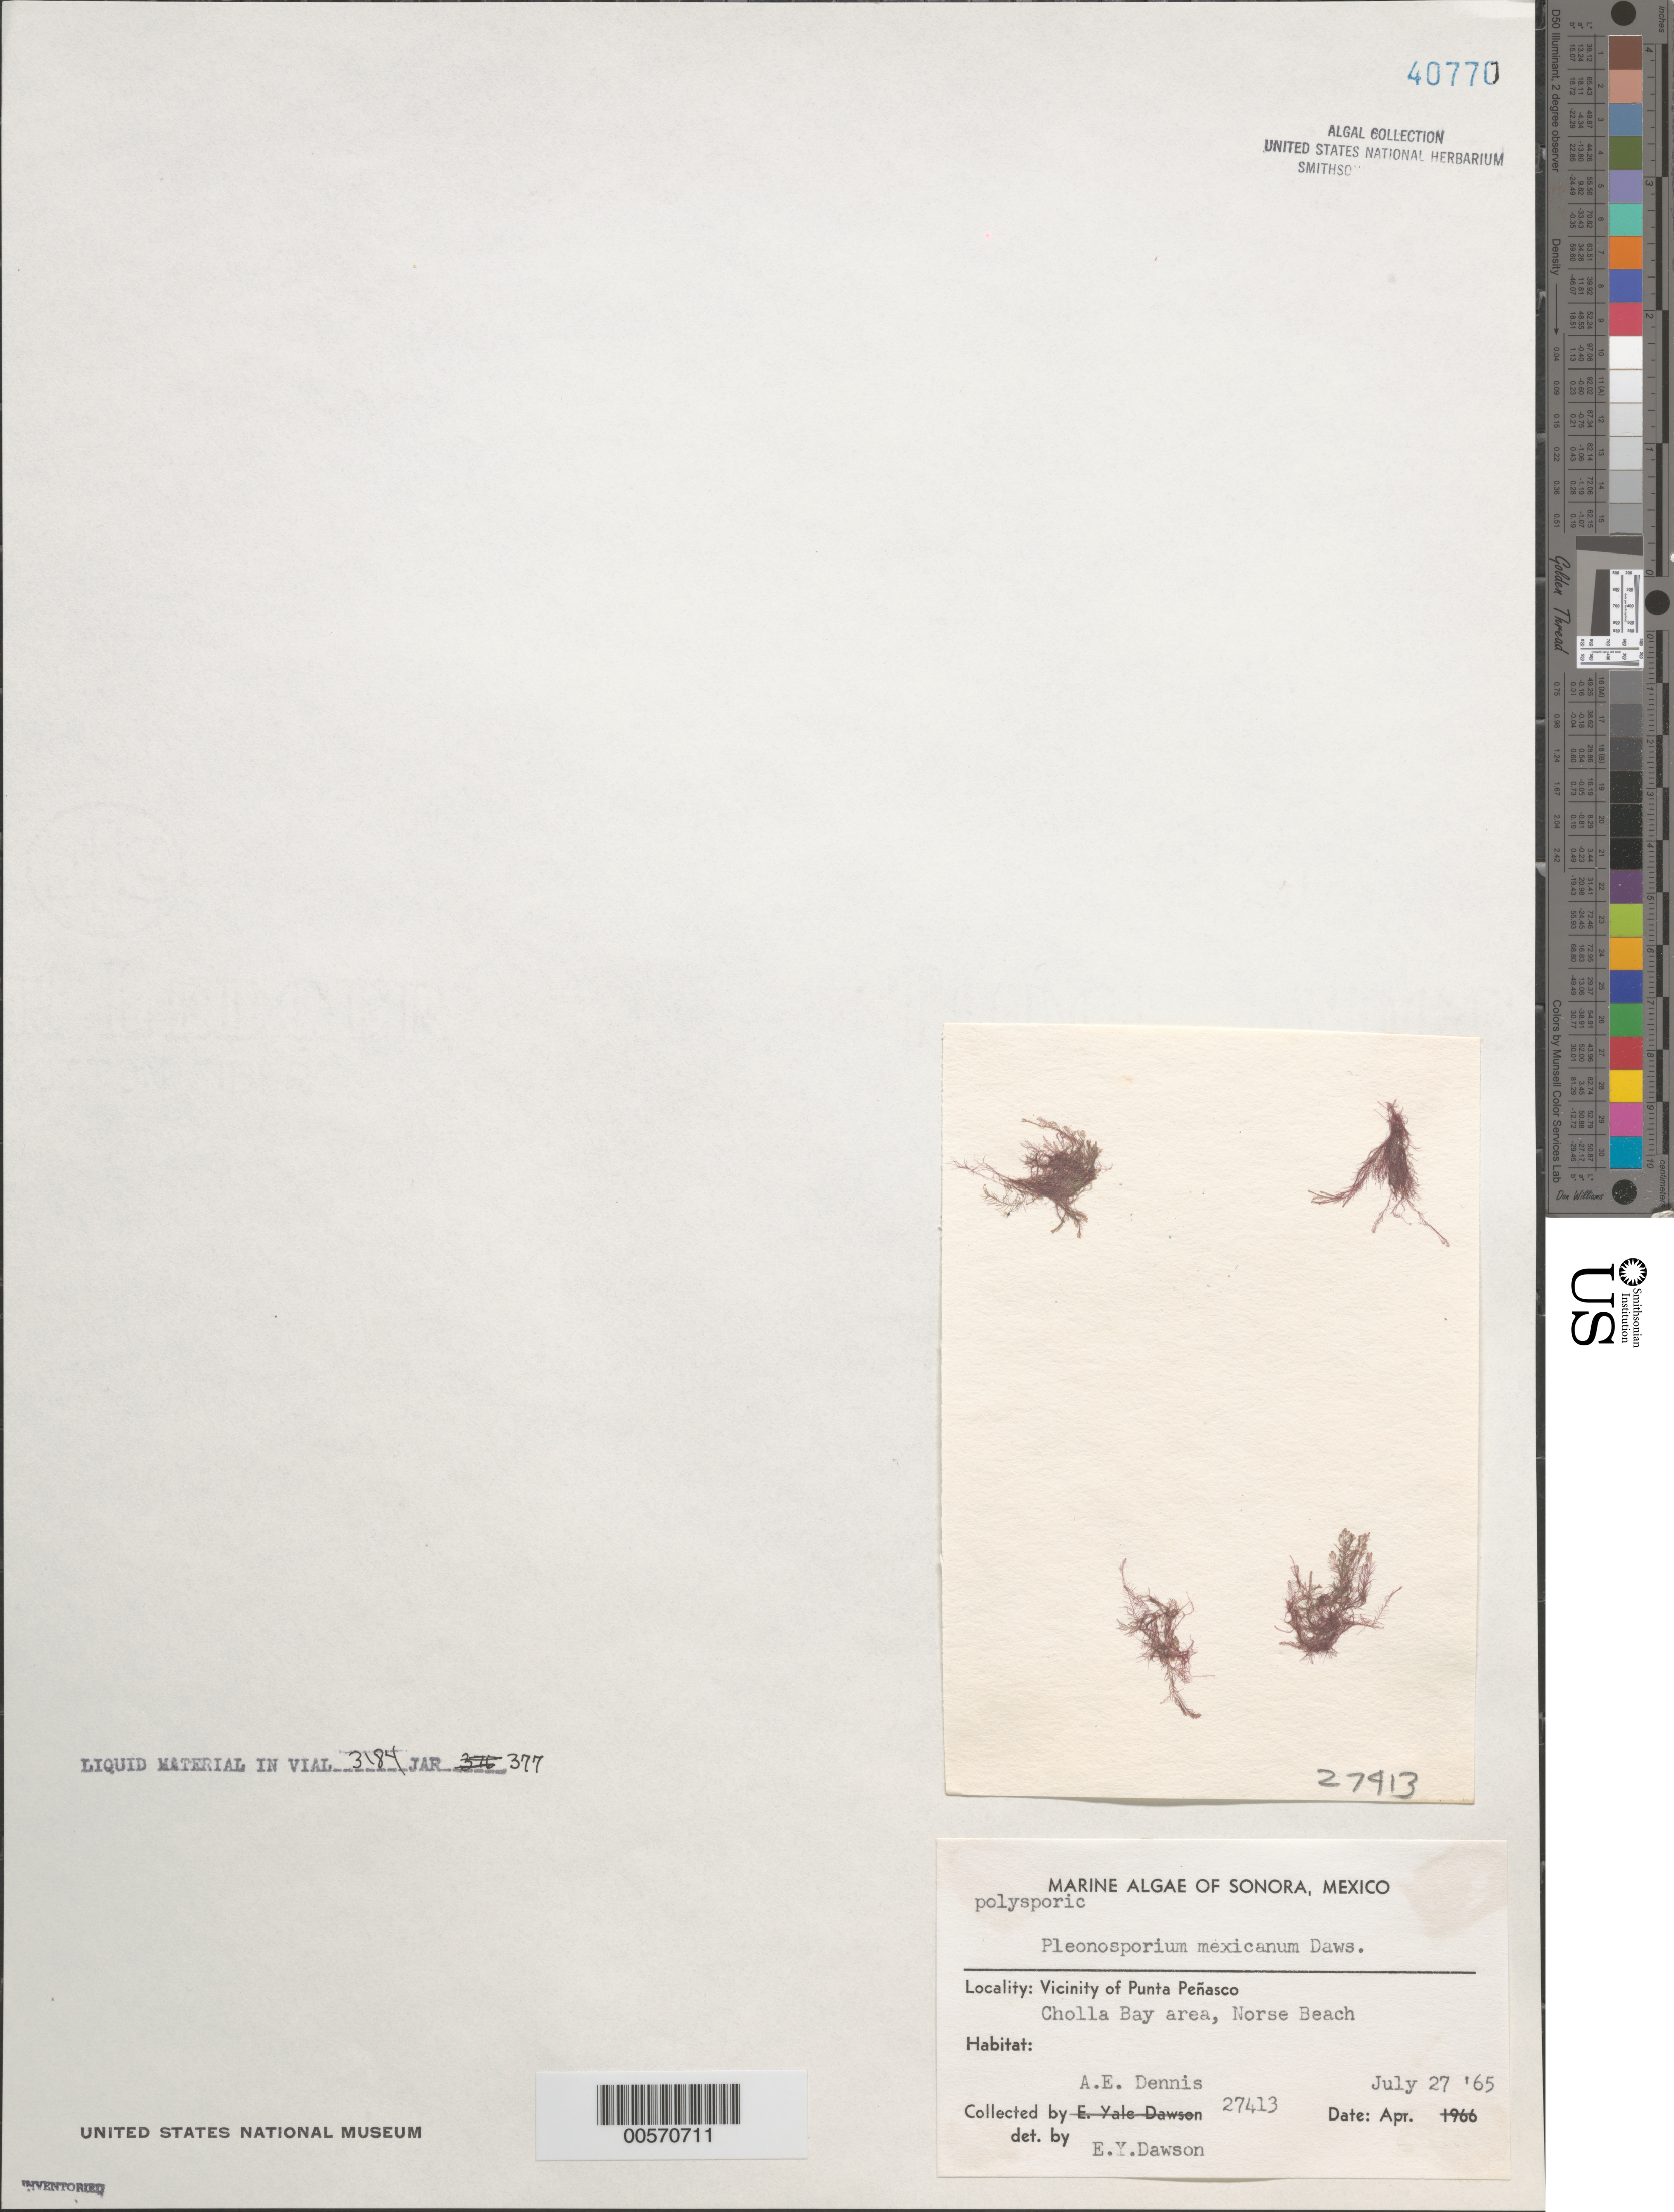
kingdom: Plantae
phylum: Rhodophyta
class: Florideophyceae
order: Ceramiales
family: Wrangeliaceae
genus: Pleonosporium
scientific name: Pleonosporium mexicanum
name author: E.Y. Dawson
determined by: Dawson, E. Y.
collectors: A. Dennis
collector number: EYD 27413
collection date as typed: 27 Jul 1965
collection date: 1965-07-27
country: Mexico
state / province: Sonora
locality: Norse Beach, Cholla Bay area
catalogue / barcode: US 40770